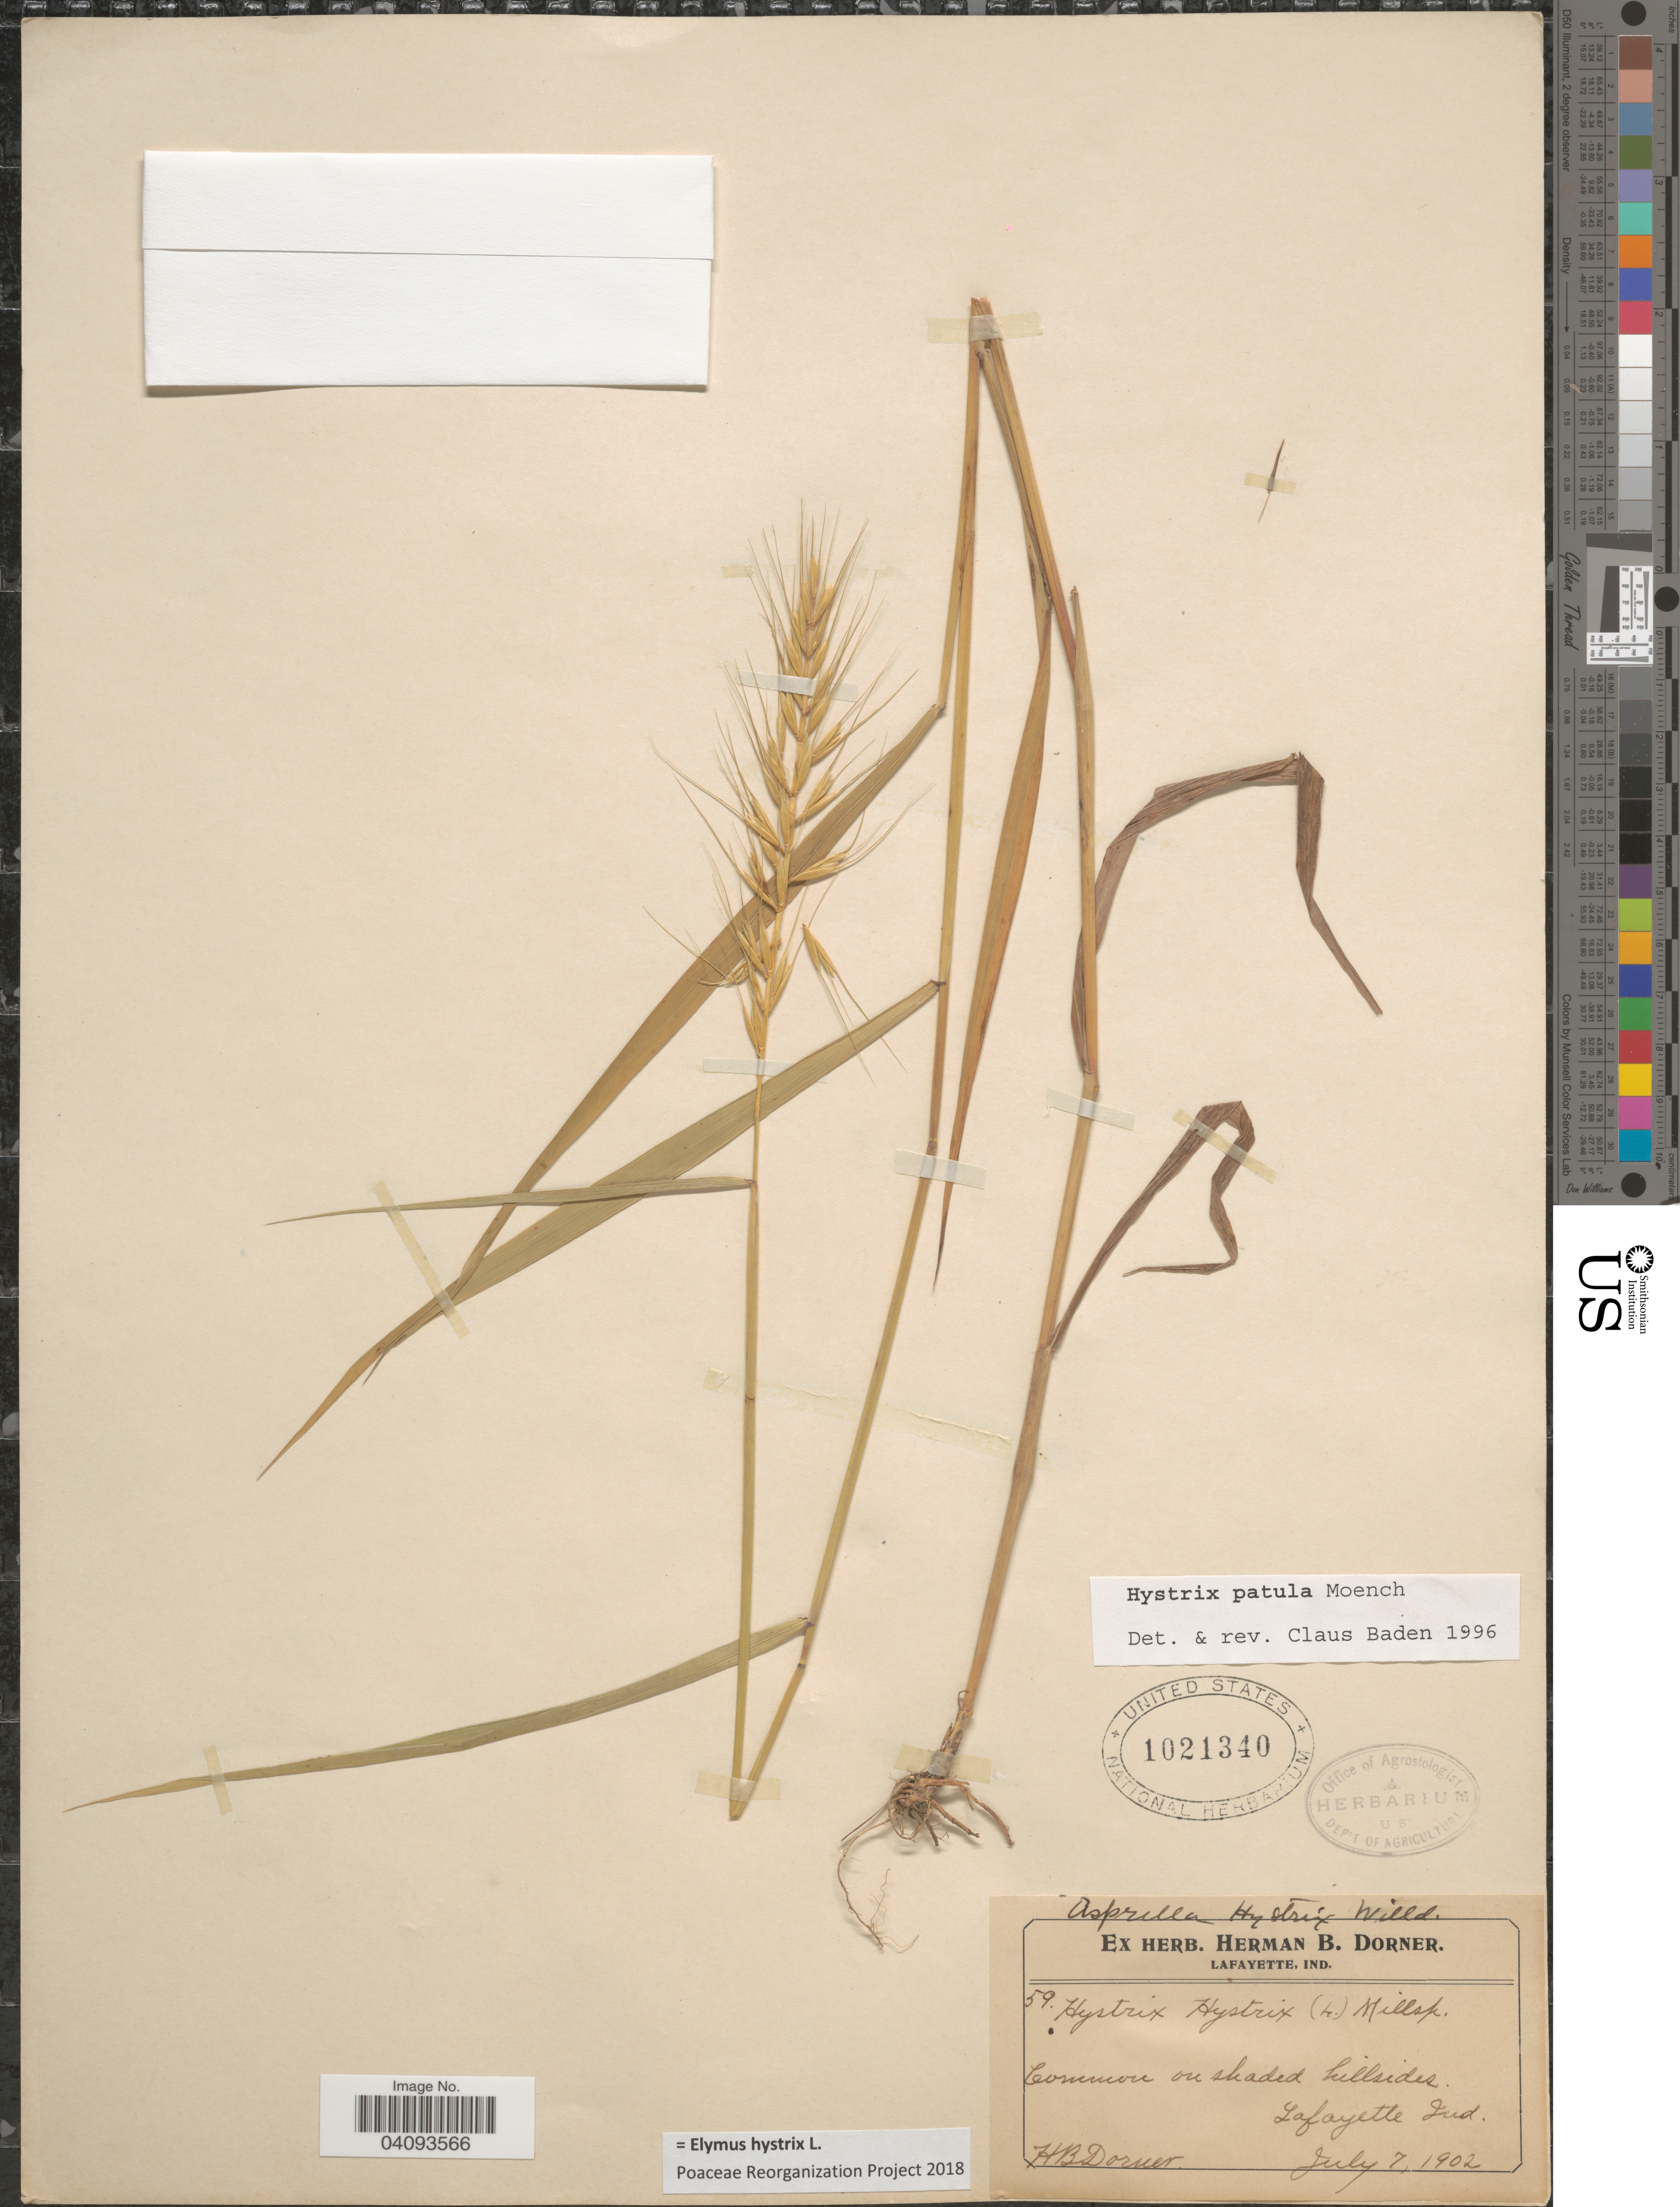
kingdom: Plantae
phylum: Tracheophyta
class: Liliopsida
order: Poales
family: Poaceae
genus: Elymus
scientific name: Elymus hystrix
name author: L.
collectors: H. Dorner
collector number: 59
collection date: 1902-07-07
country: United States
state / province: Indiana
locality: Common on shaded hillsides. Lafayette.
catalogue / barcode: US 1021340